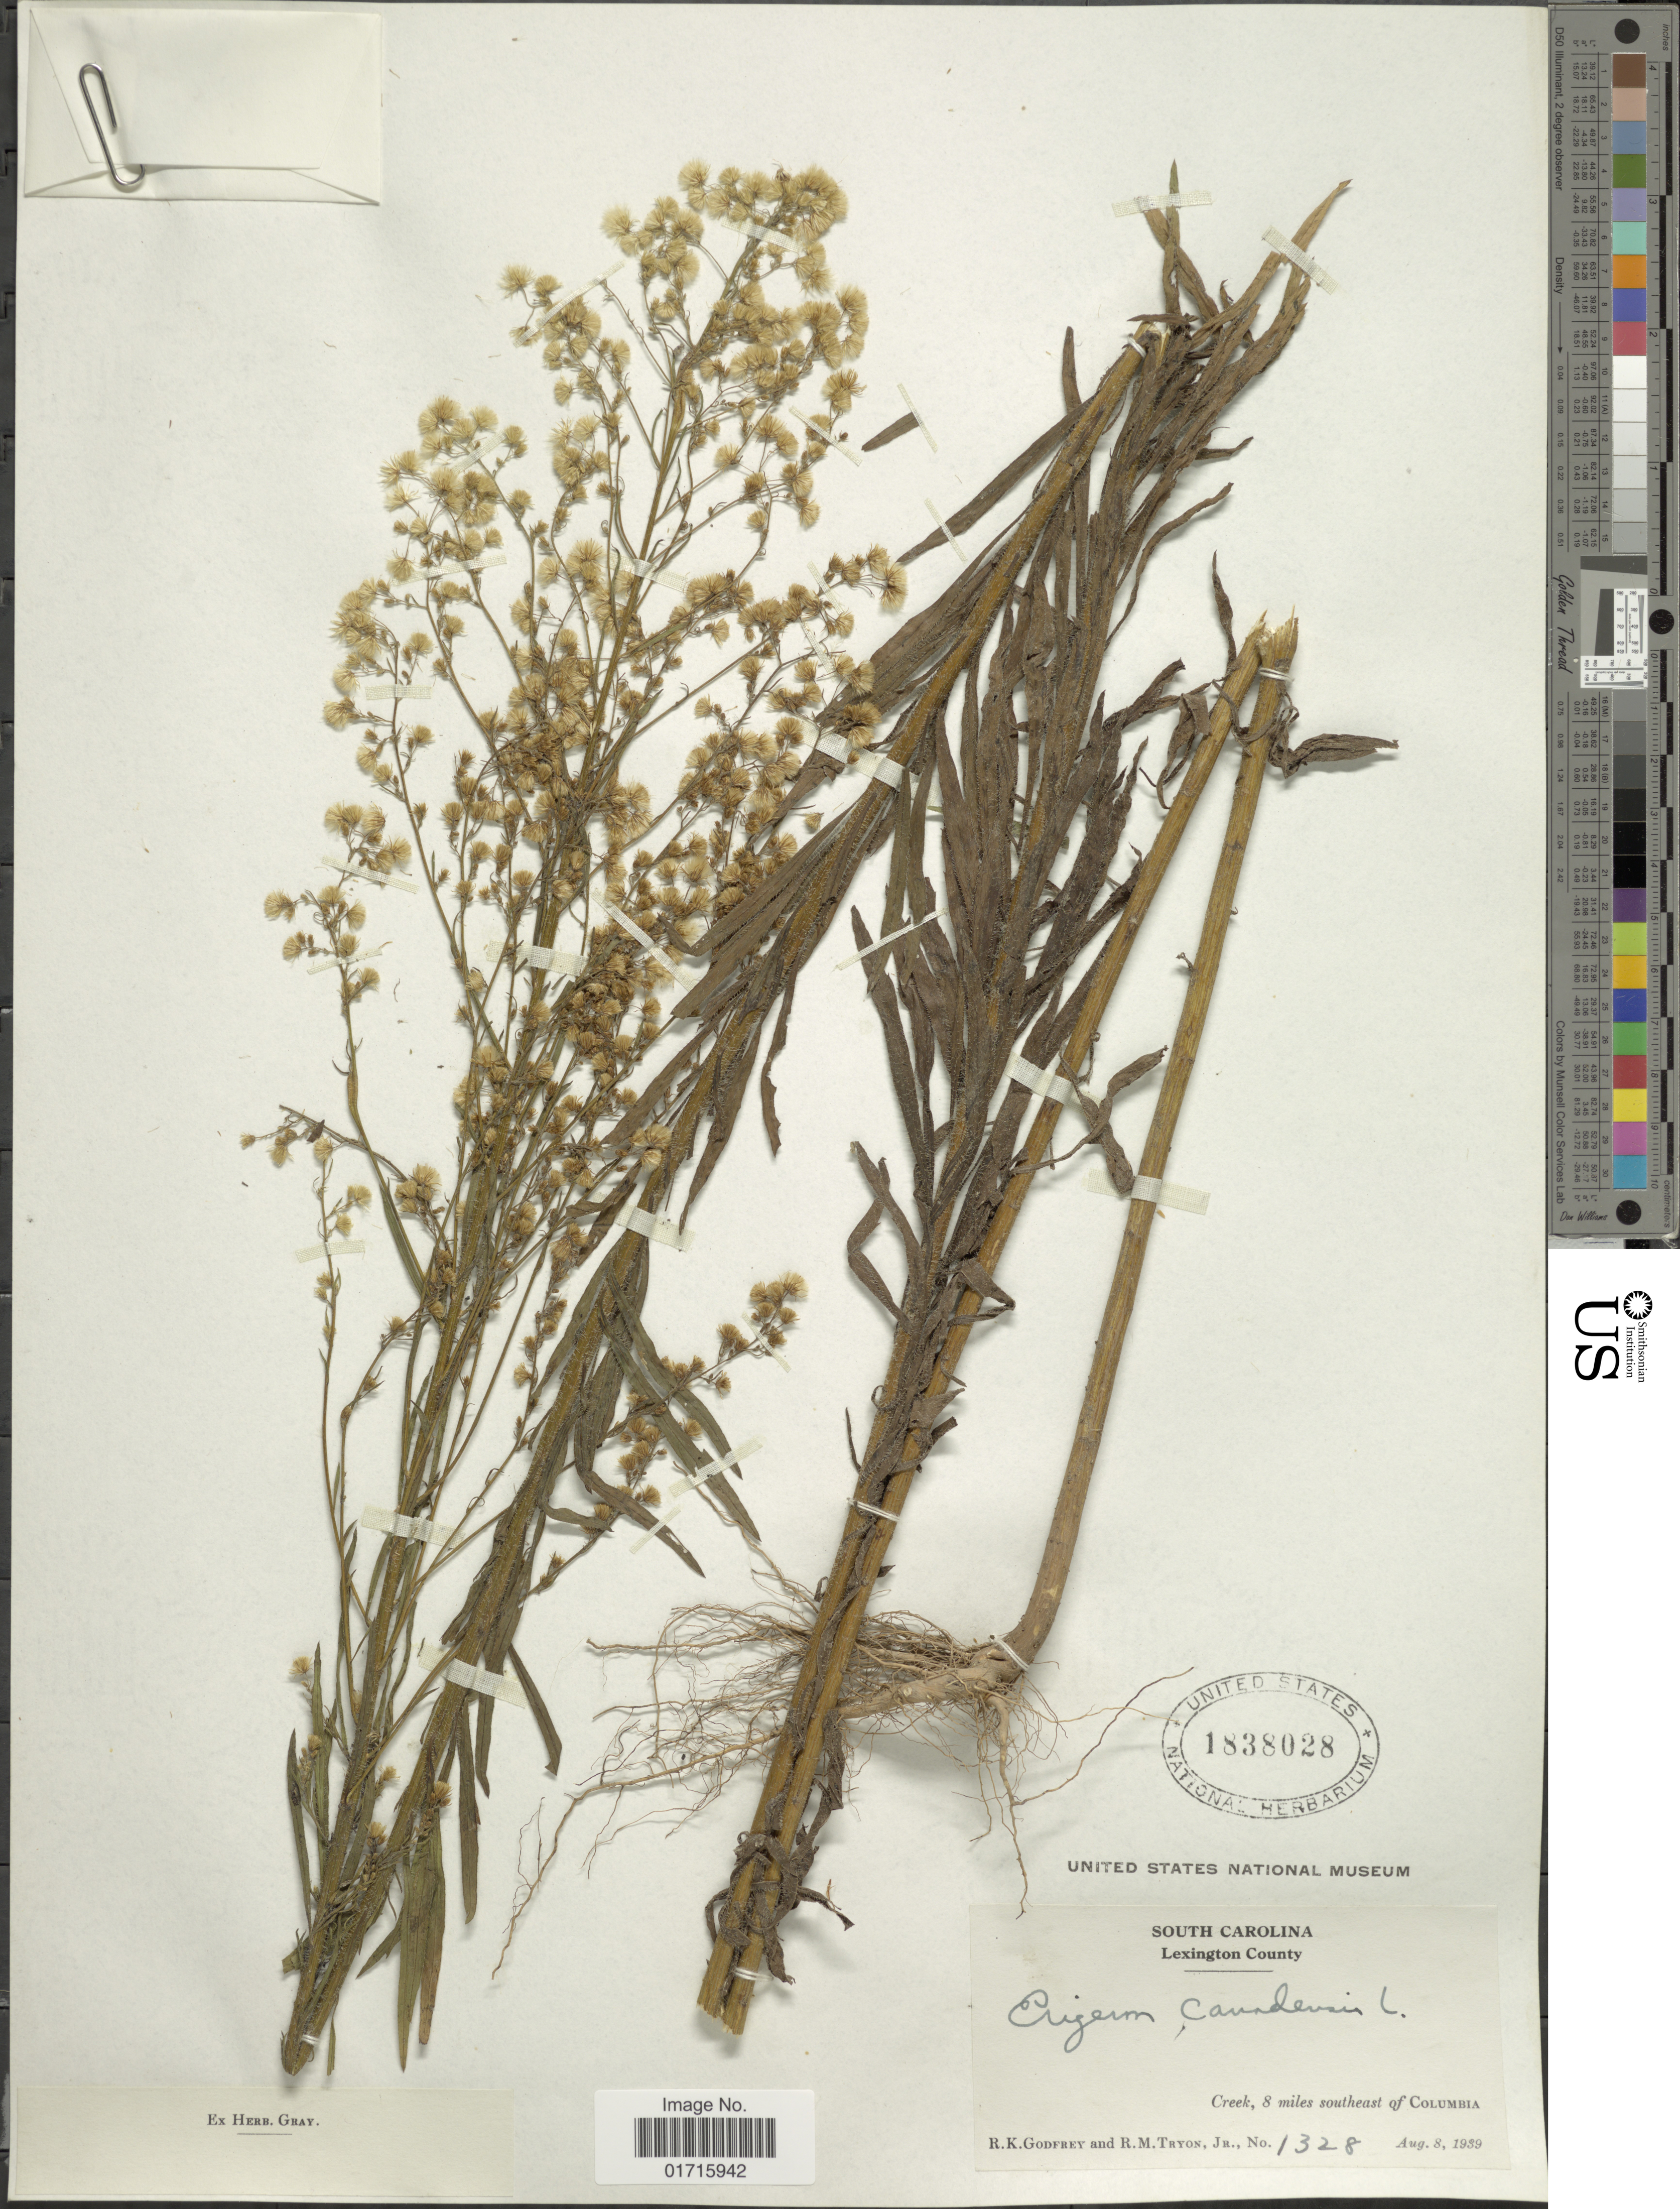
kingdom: Plantae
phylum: Tracheophyta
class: Magnoliopsida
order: Asterales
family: Asteraceae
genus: Conyza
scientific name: Conyza canadensis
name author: (L.) Cronq.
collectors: R. K. Godfrey & R. M. Tryon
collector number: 1328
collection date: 1939-08-08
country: United States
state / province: South Carolina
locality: Lexington County. Creek, 8 miles southeast of Columbia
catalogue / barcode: US 1838028